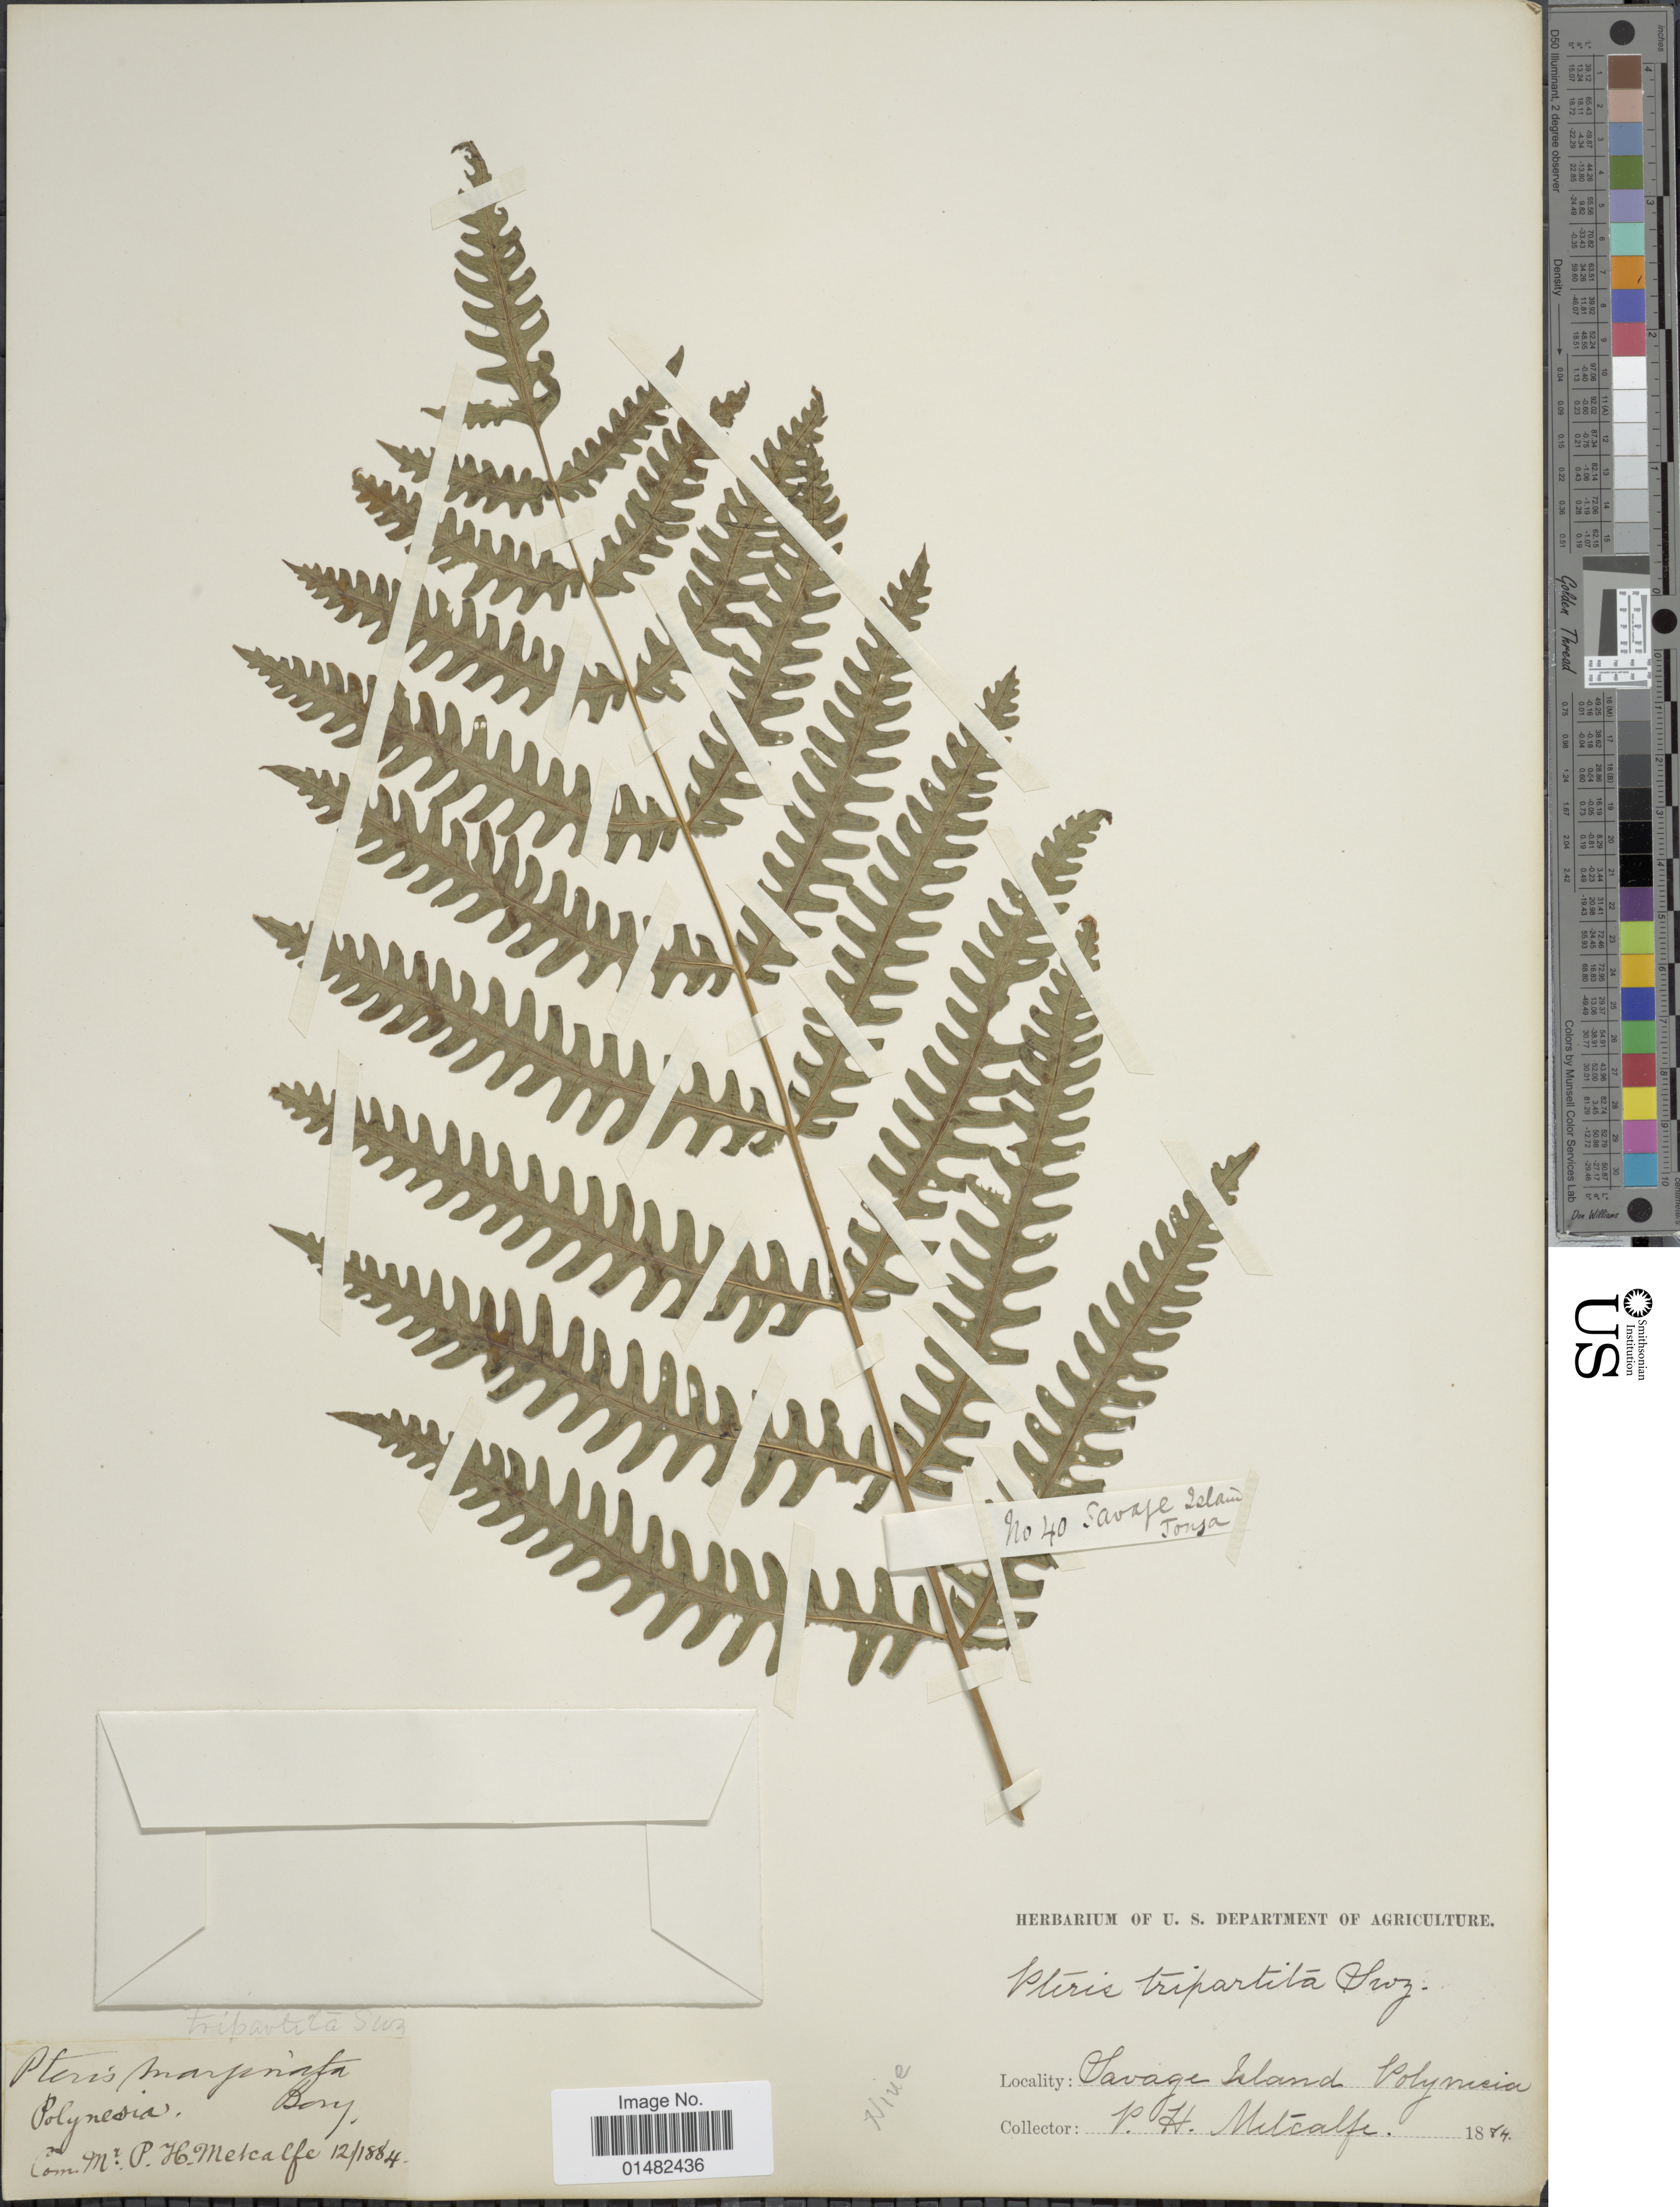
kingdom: Plantae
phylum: Tracheophyta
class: Polypodiopsida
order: Polypodiales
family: Pteridaceae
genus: Pteris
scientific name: Pteris tripartita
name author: Sw.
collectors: P. Metcalfe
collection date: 1884-12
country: Tonga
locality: Savage Island, Polynesia